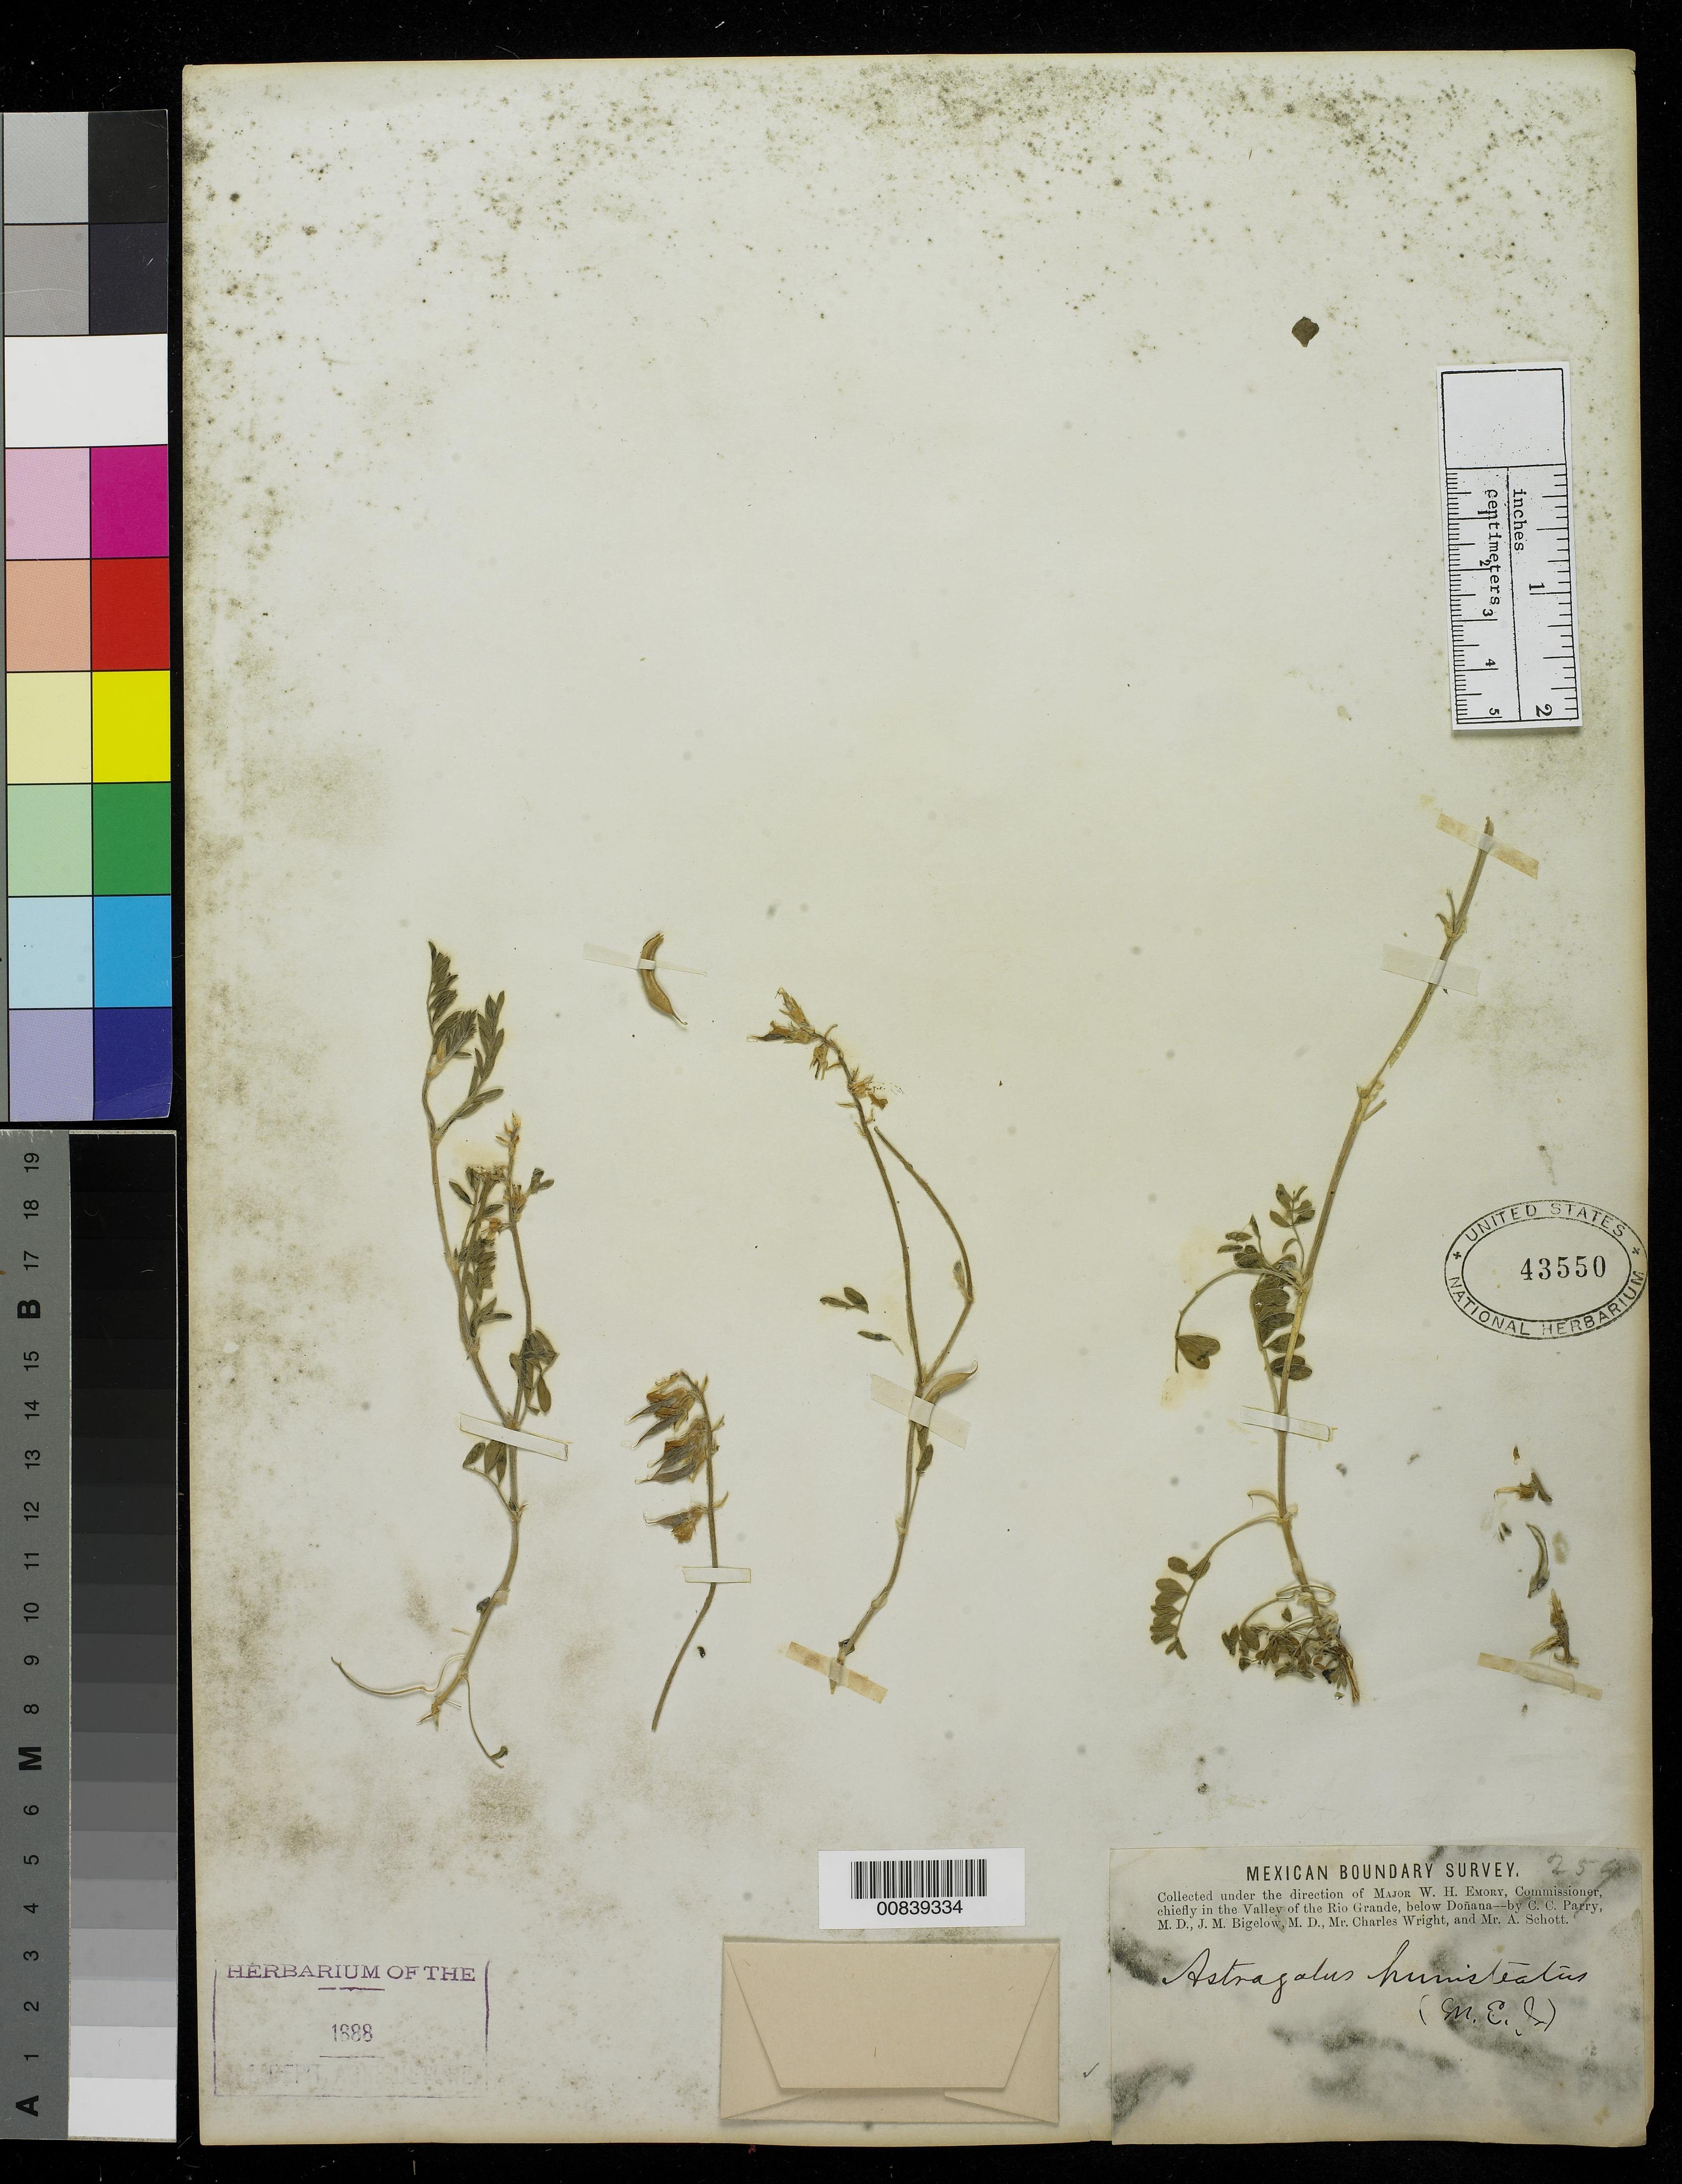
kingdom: Plantae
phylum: Tracheophyta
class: Magnoliopsida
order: Fabales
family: Fabaceae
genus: Astragalus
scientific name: Astragalus humistratus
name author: A. Gray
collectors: C. C. Parry, J. M. Bigelow, C. Wright & A. C. V. Schott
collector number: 259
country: United States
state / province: New Mexico / Texas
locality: Valley of the Rio Grande, below Doñana.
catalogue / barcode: US 43550